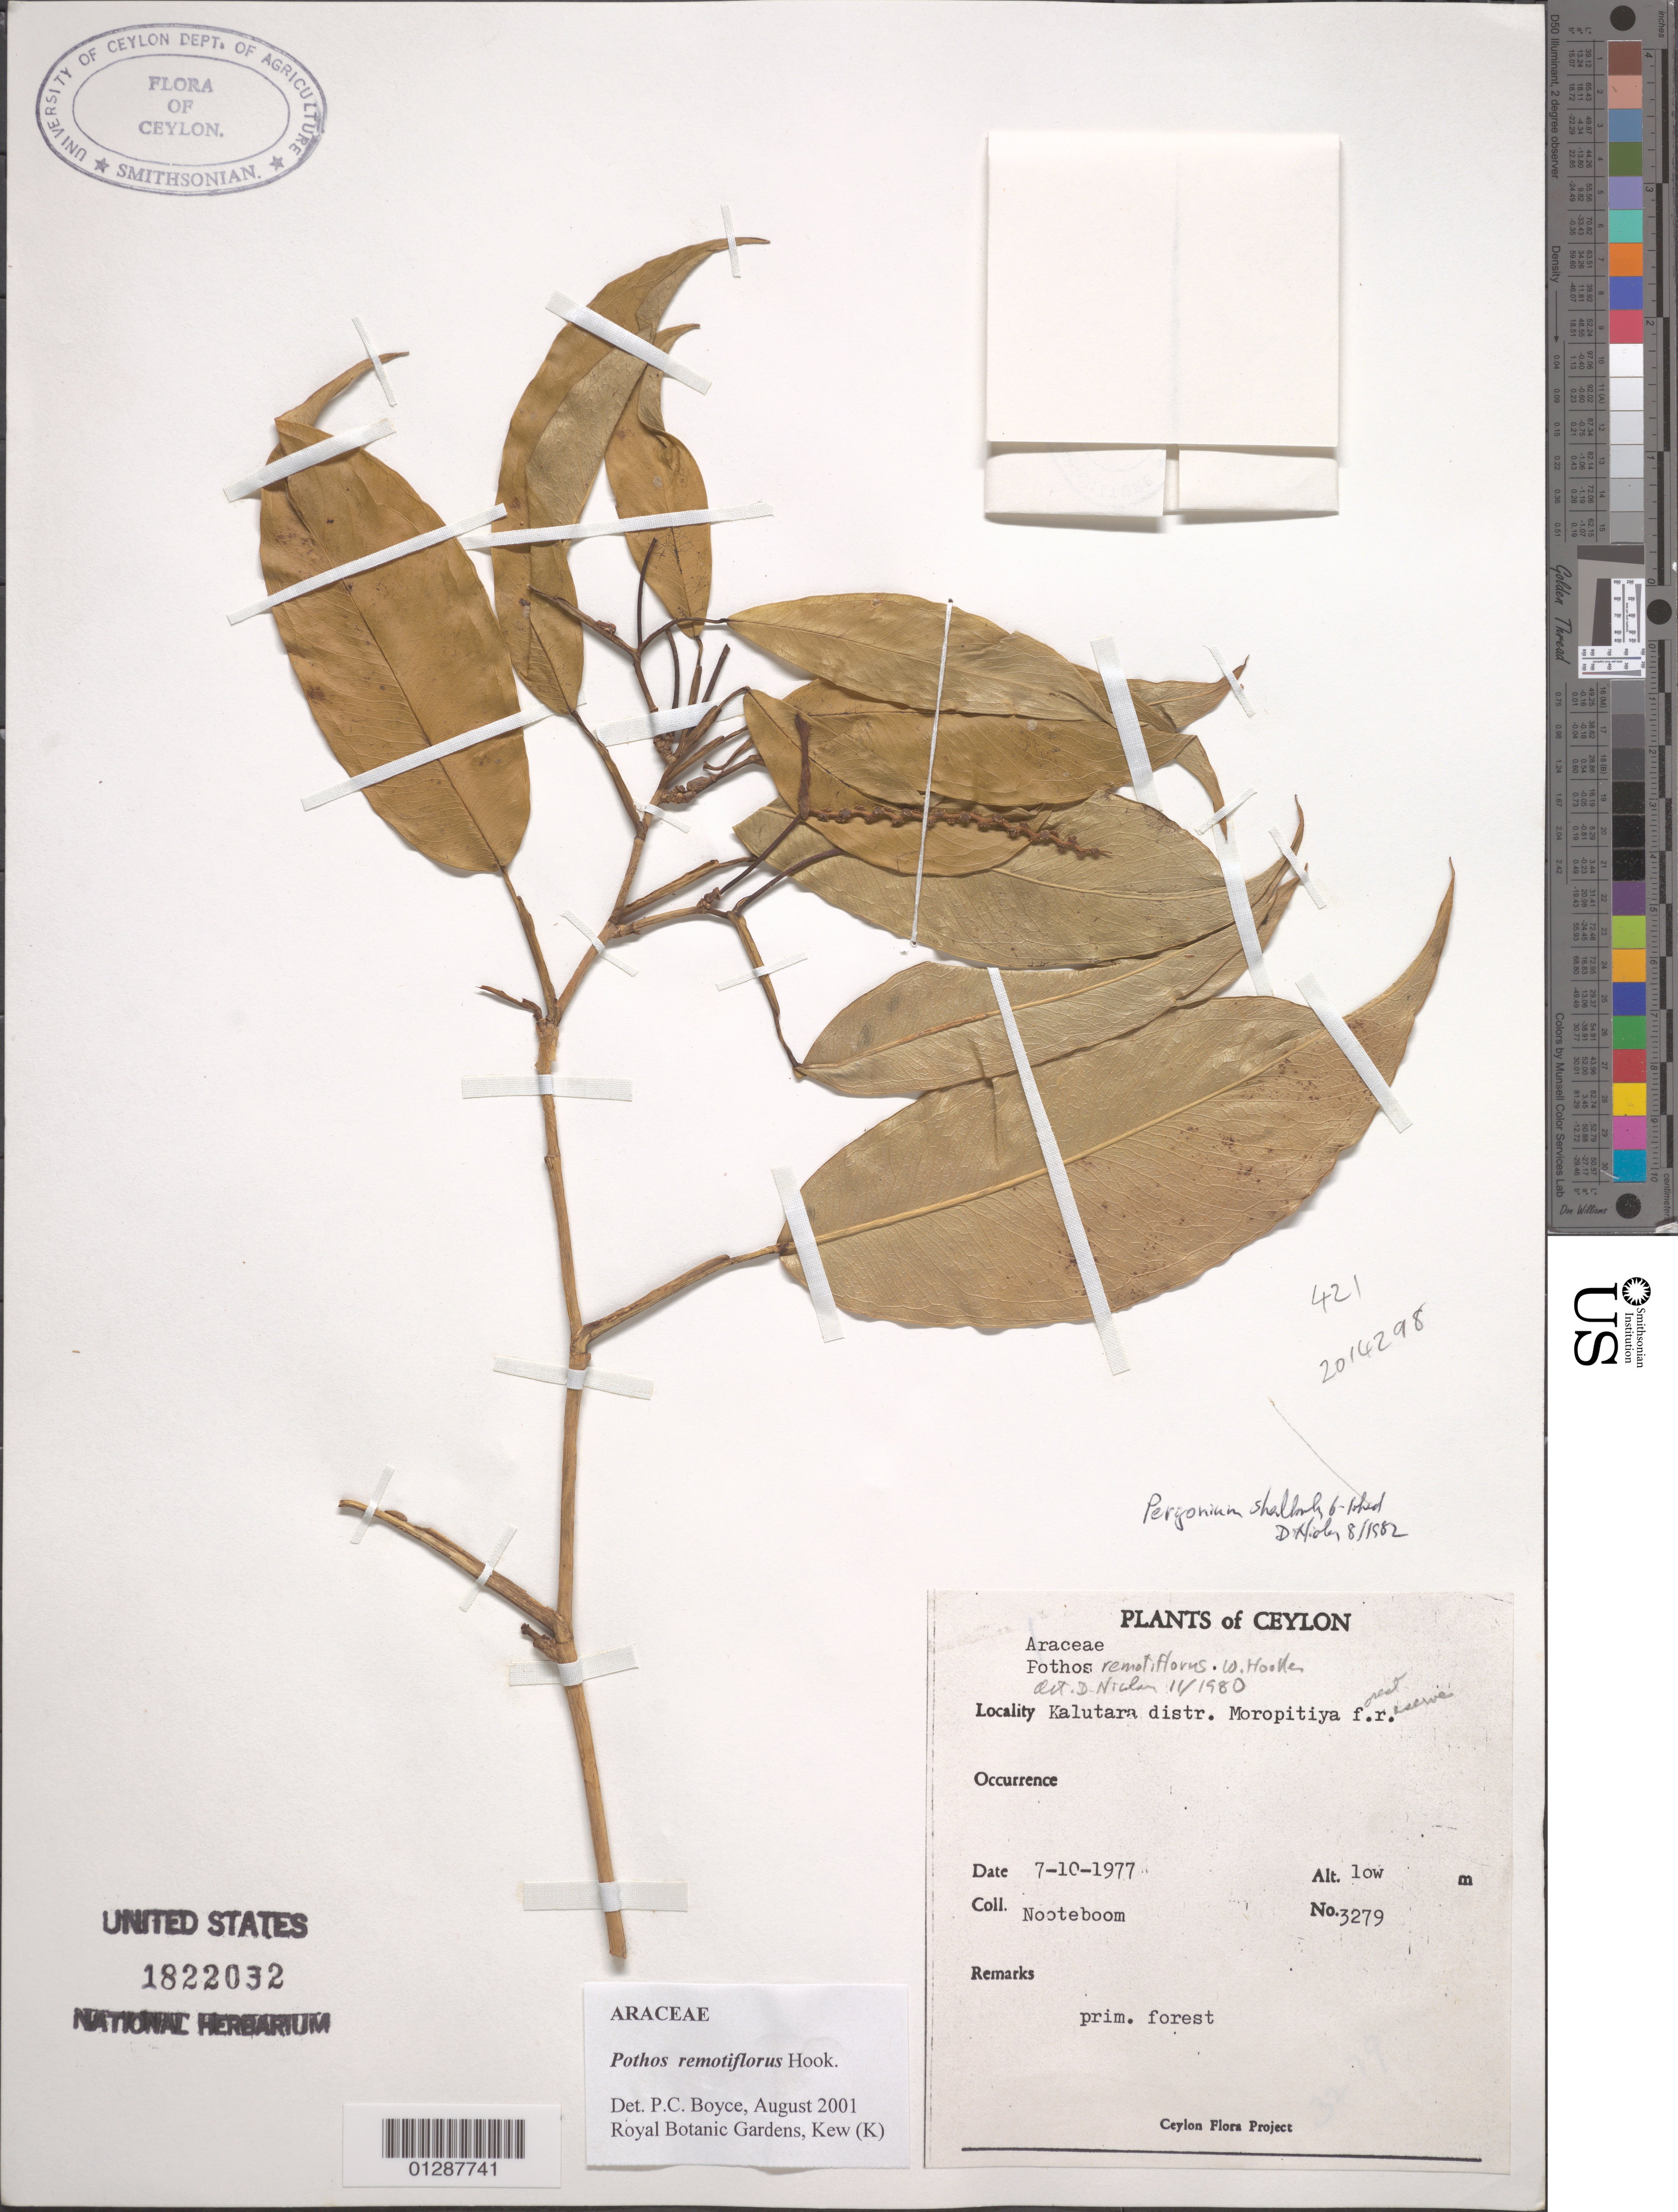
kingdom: Plantae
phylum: Tracheophyta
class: Liliopsida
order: Alismatales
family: Araceae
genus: Pothos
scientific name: Pothos remotiflorus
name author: Hook.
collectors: Nooteboom, --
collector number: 3279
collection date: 1977-10-07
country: Sri Lanka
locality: Ceylon. Kalutara distr. Moropitiya forest reserve.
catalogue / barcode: US 1822032